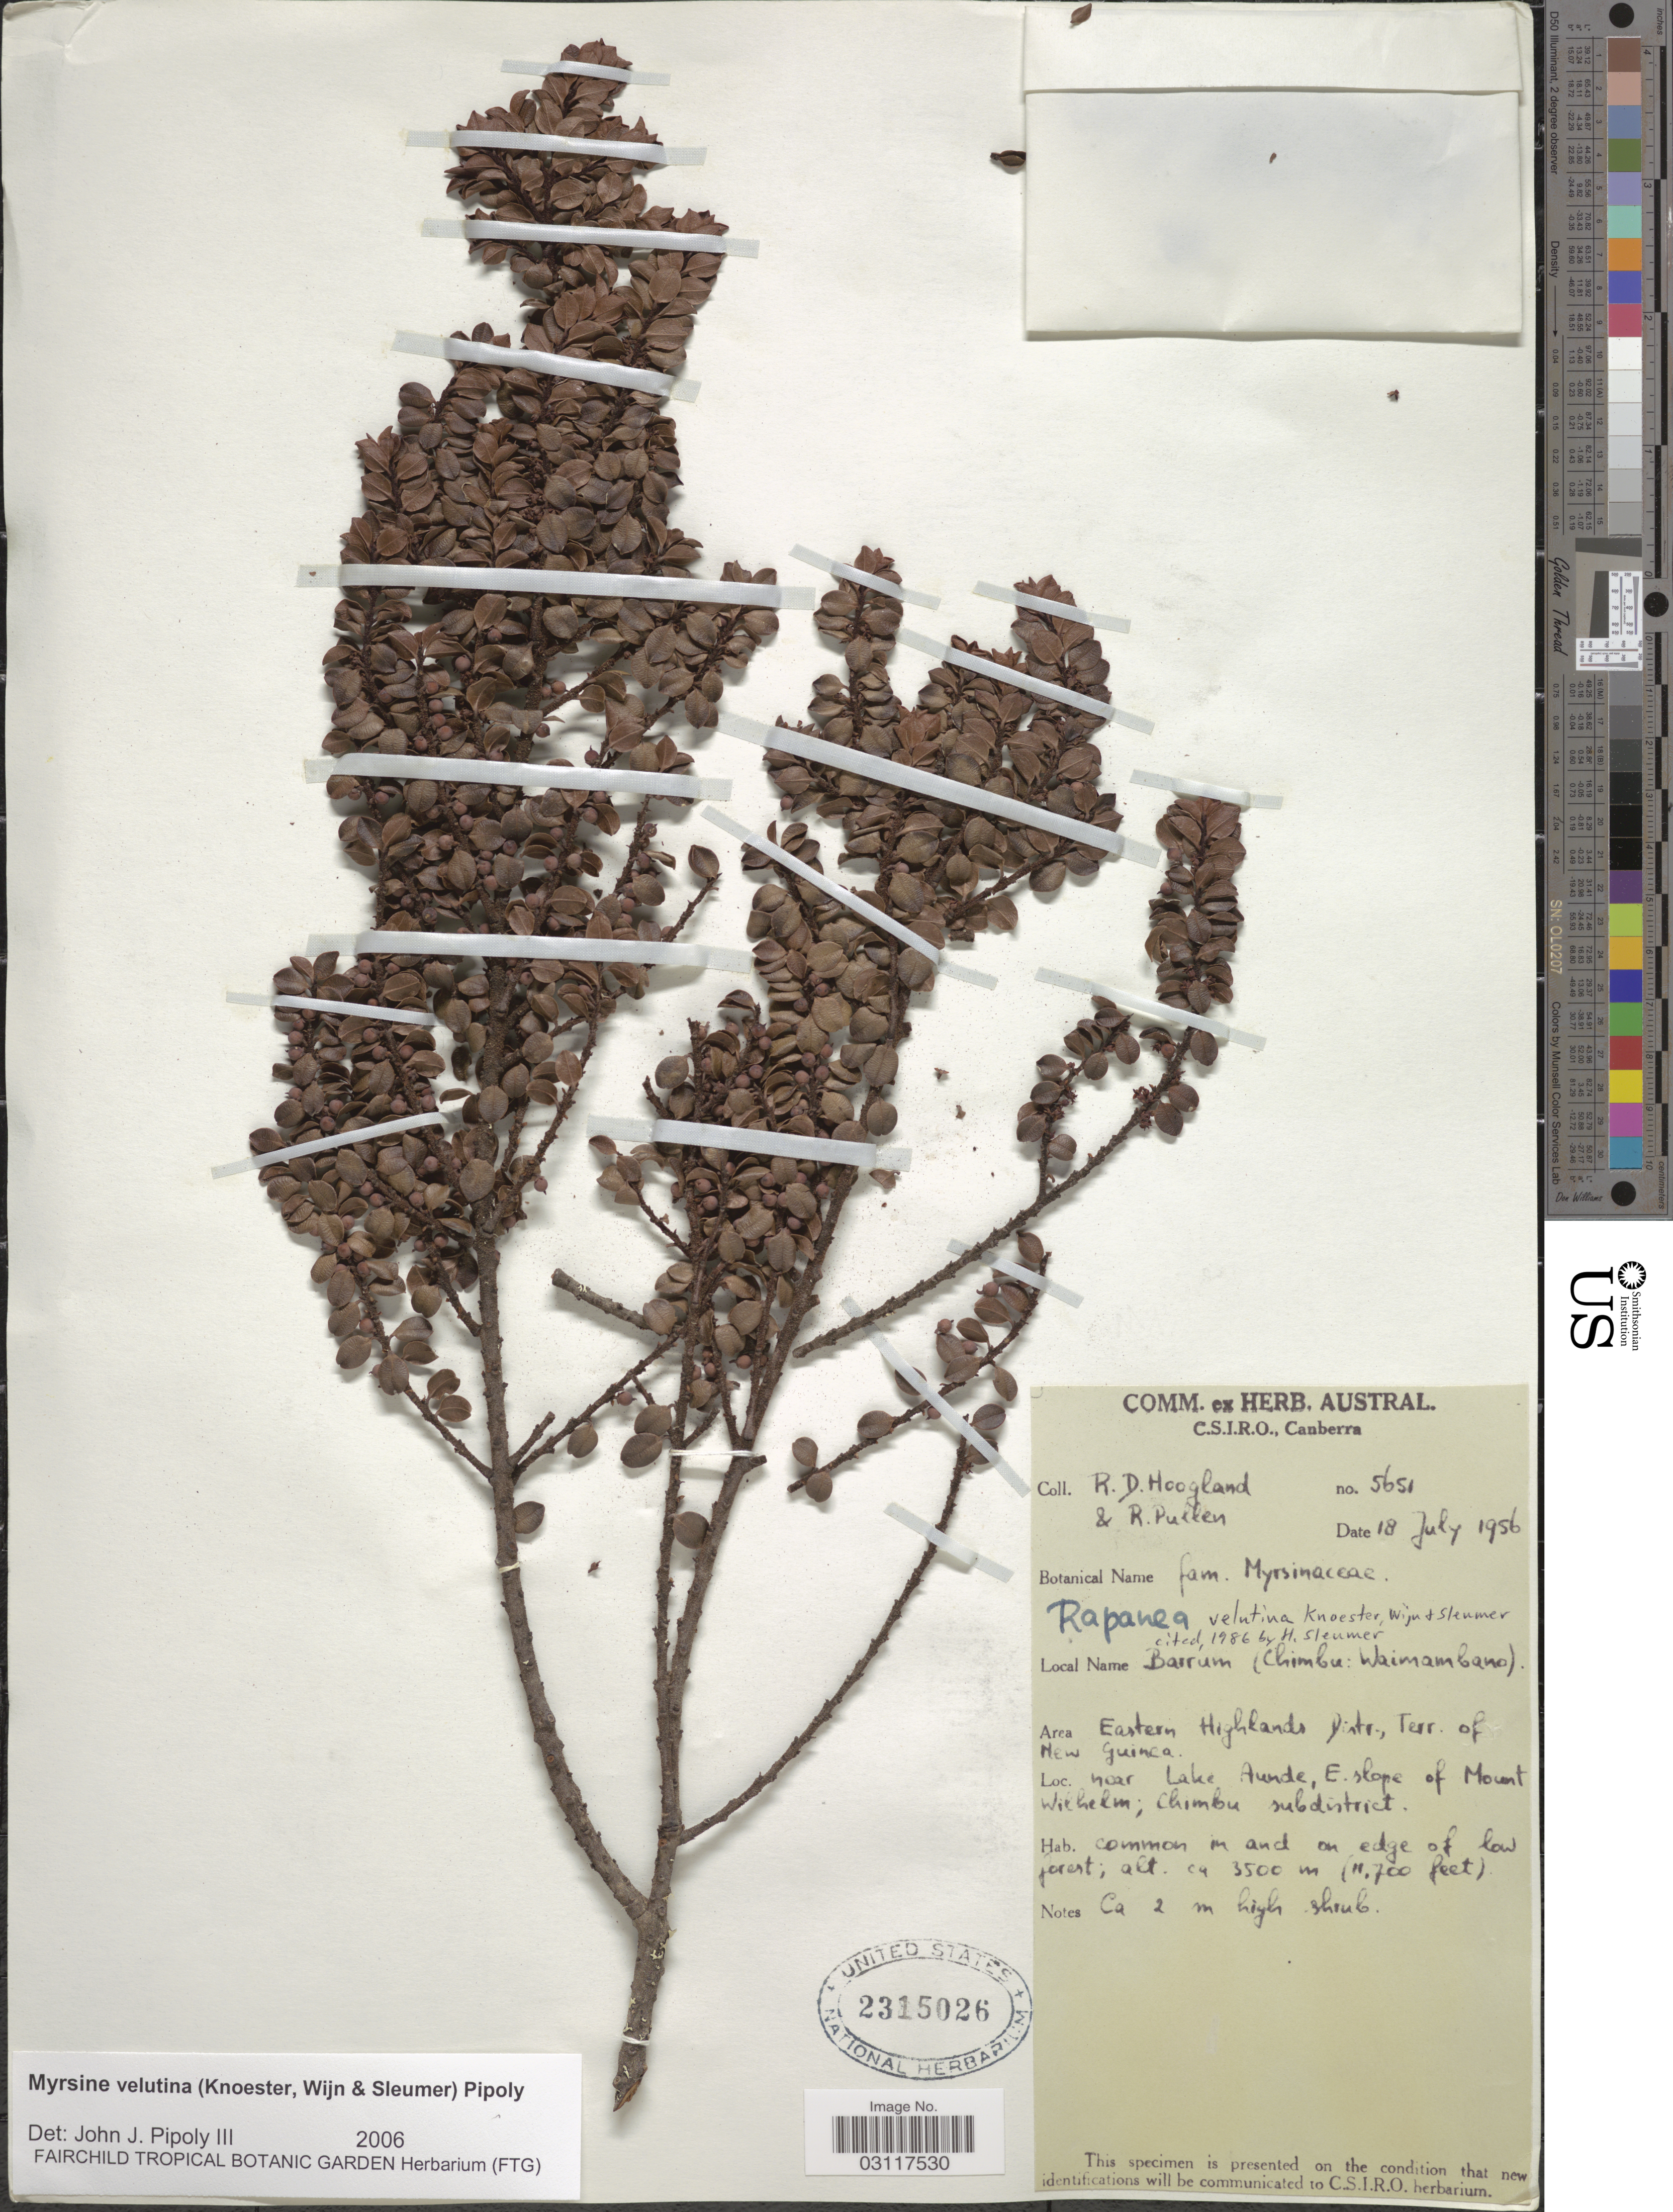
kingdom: Plantae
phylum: Tracheophyta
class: Magnoliopsida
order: Ericales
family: Primulaceae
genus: Myrsine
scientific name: Myrsine velutina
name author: (Knoester et al.) Pipoly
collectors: R. D. Hoogland & R. Pullen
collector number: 5651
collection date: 1956-07-18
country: Papua New Guinea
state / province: Chimbu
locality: Eastern Highlands Distr., Terr. of New Guinea, near Lake Aunde, E. slope of Mount Wilhelm, Chimbu subdistrict.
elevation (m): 3500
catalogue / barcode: US 2315026